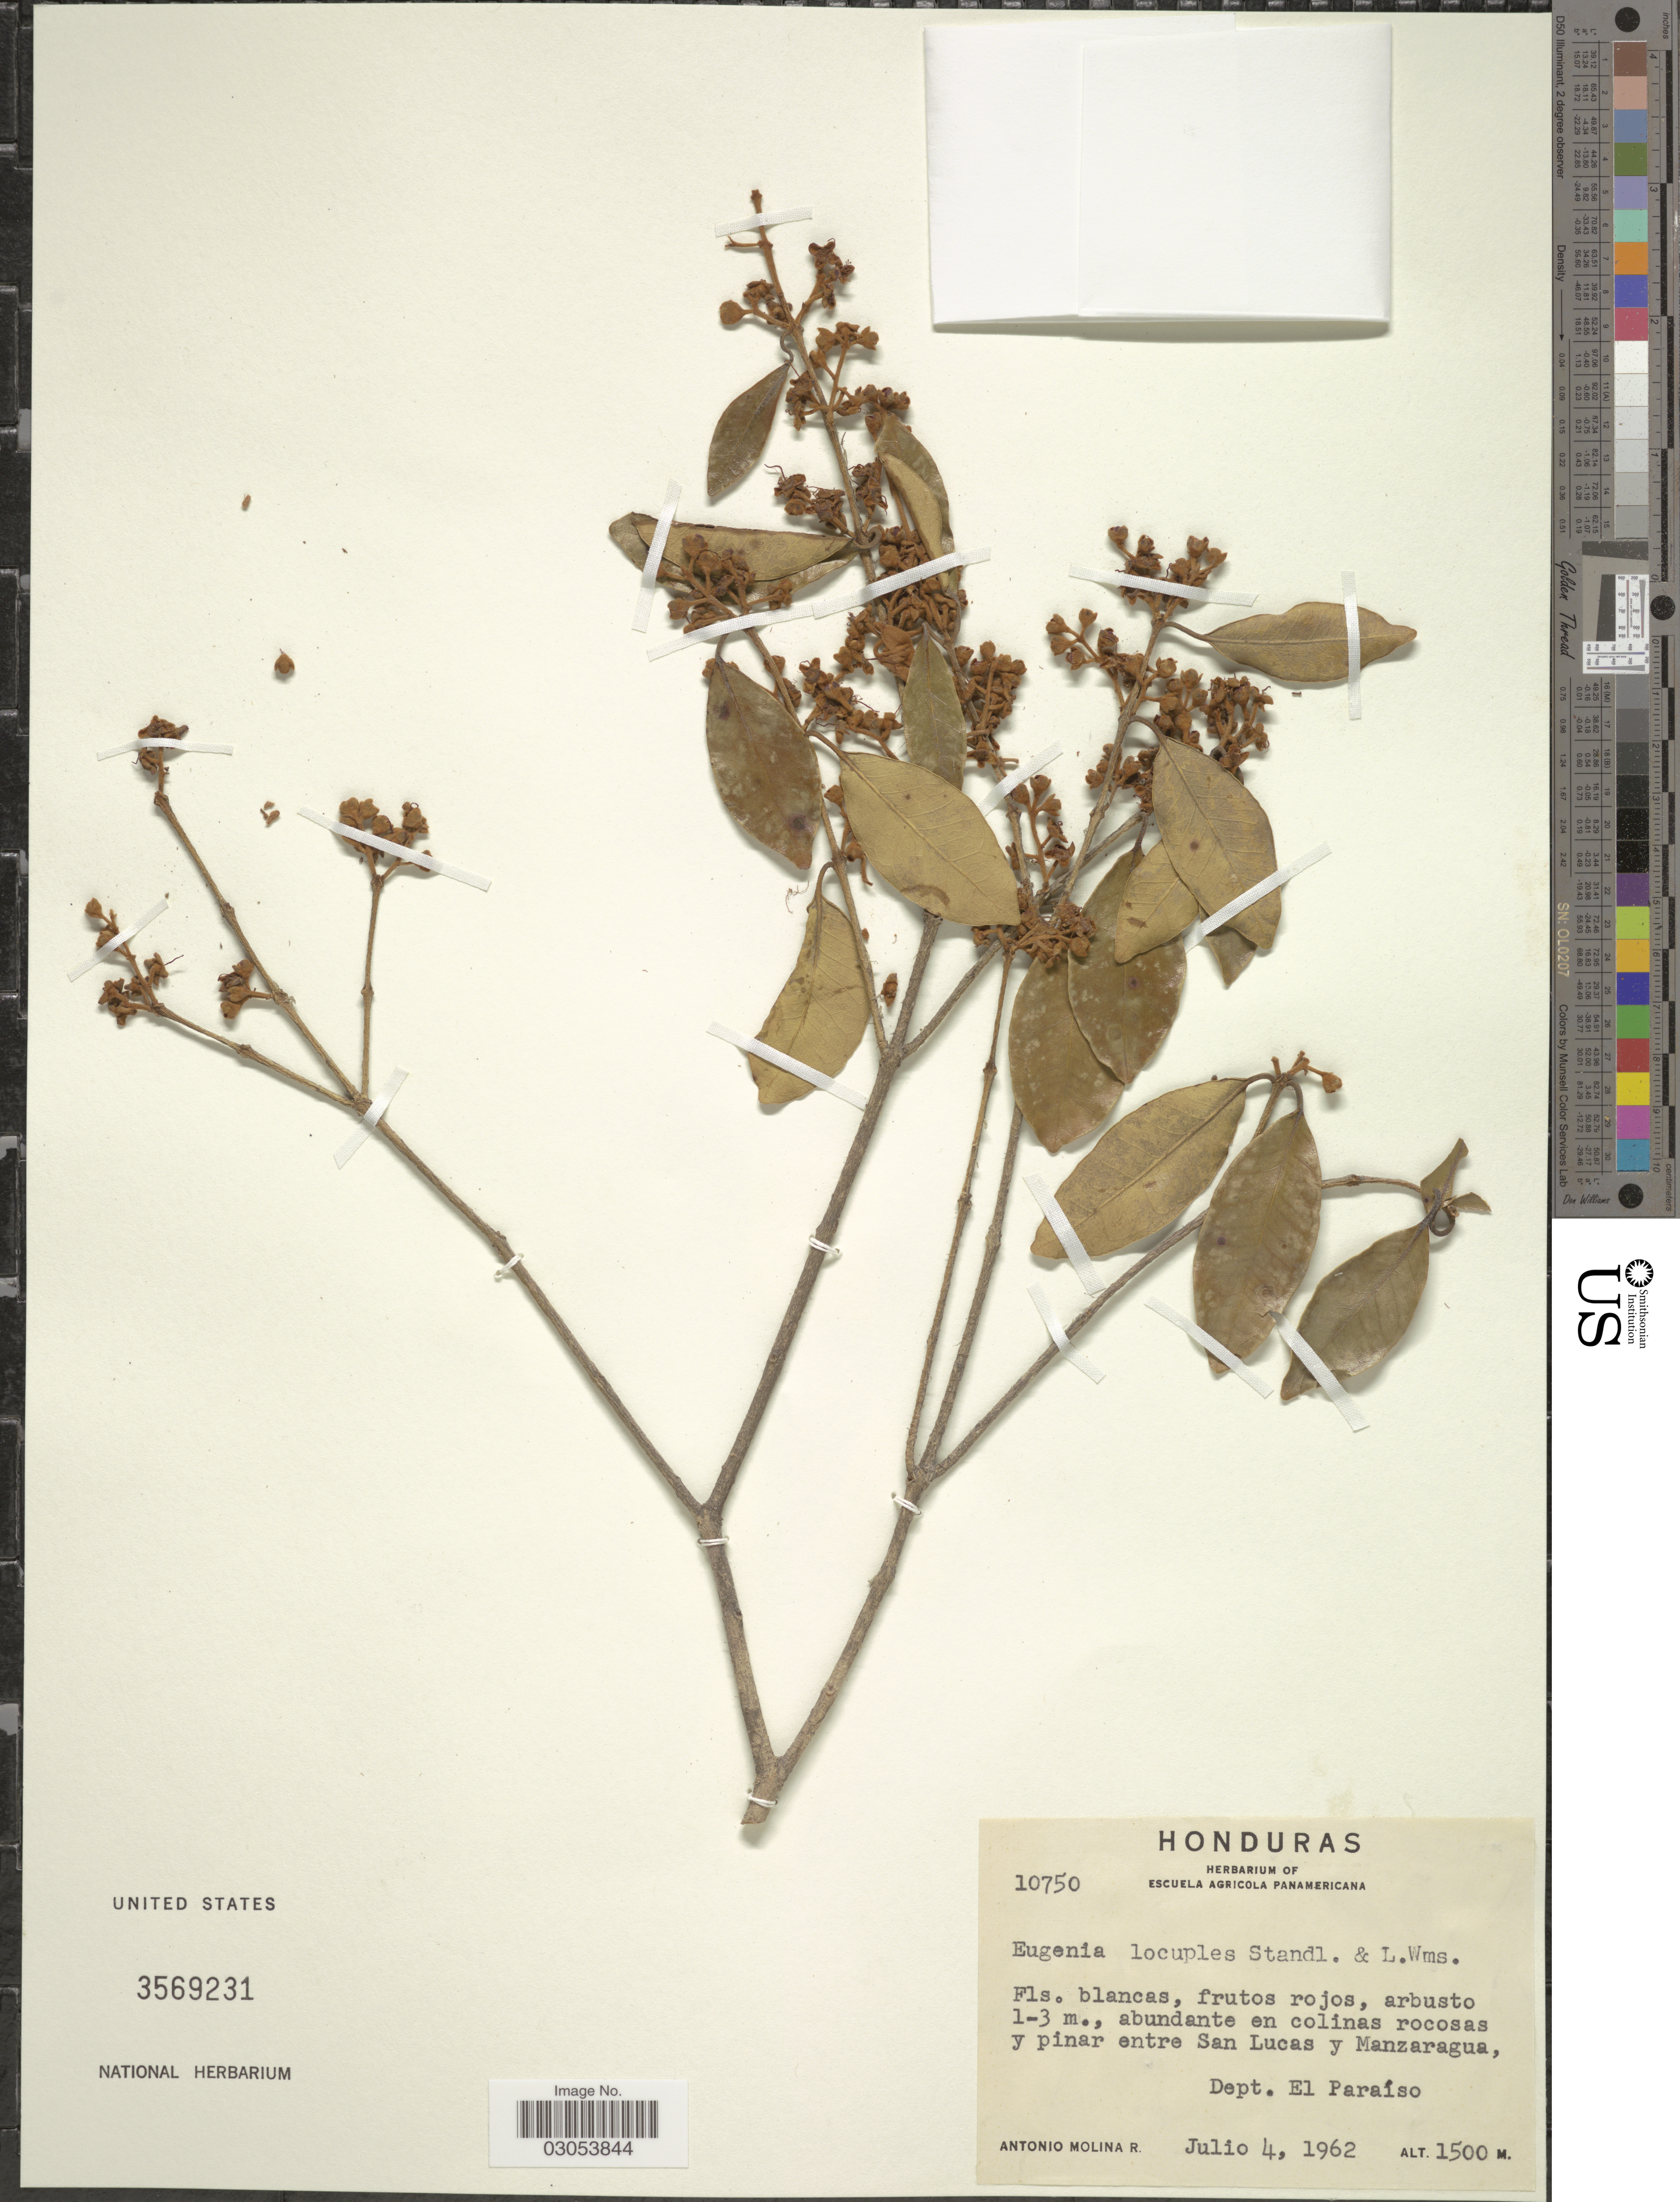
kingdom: Plantae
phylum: Tracheophyta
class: Magnoliopsida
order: Myrtales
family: Myrtaceae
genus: Eugenia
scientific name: Eugenia locuples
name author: Standl. & L.O. Williams ex Barrie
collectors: A. Molina R.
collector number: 10750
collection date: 1962-07-04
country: Honduras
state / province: El Paraíso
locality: Abundante en colinas rocosas y pinar entre San Lucas y Manzaragua, Dept. El Paraíso.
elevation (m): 1500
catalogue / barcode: US 3569231